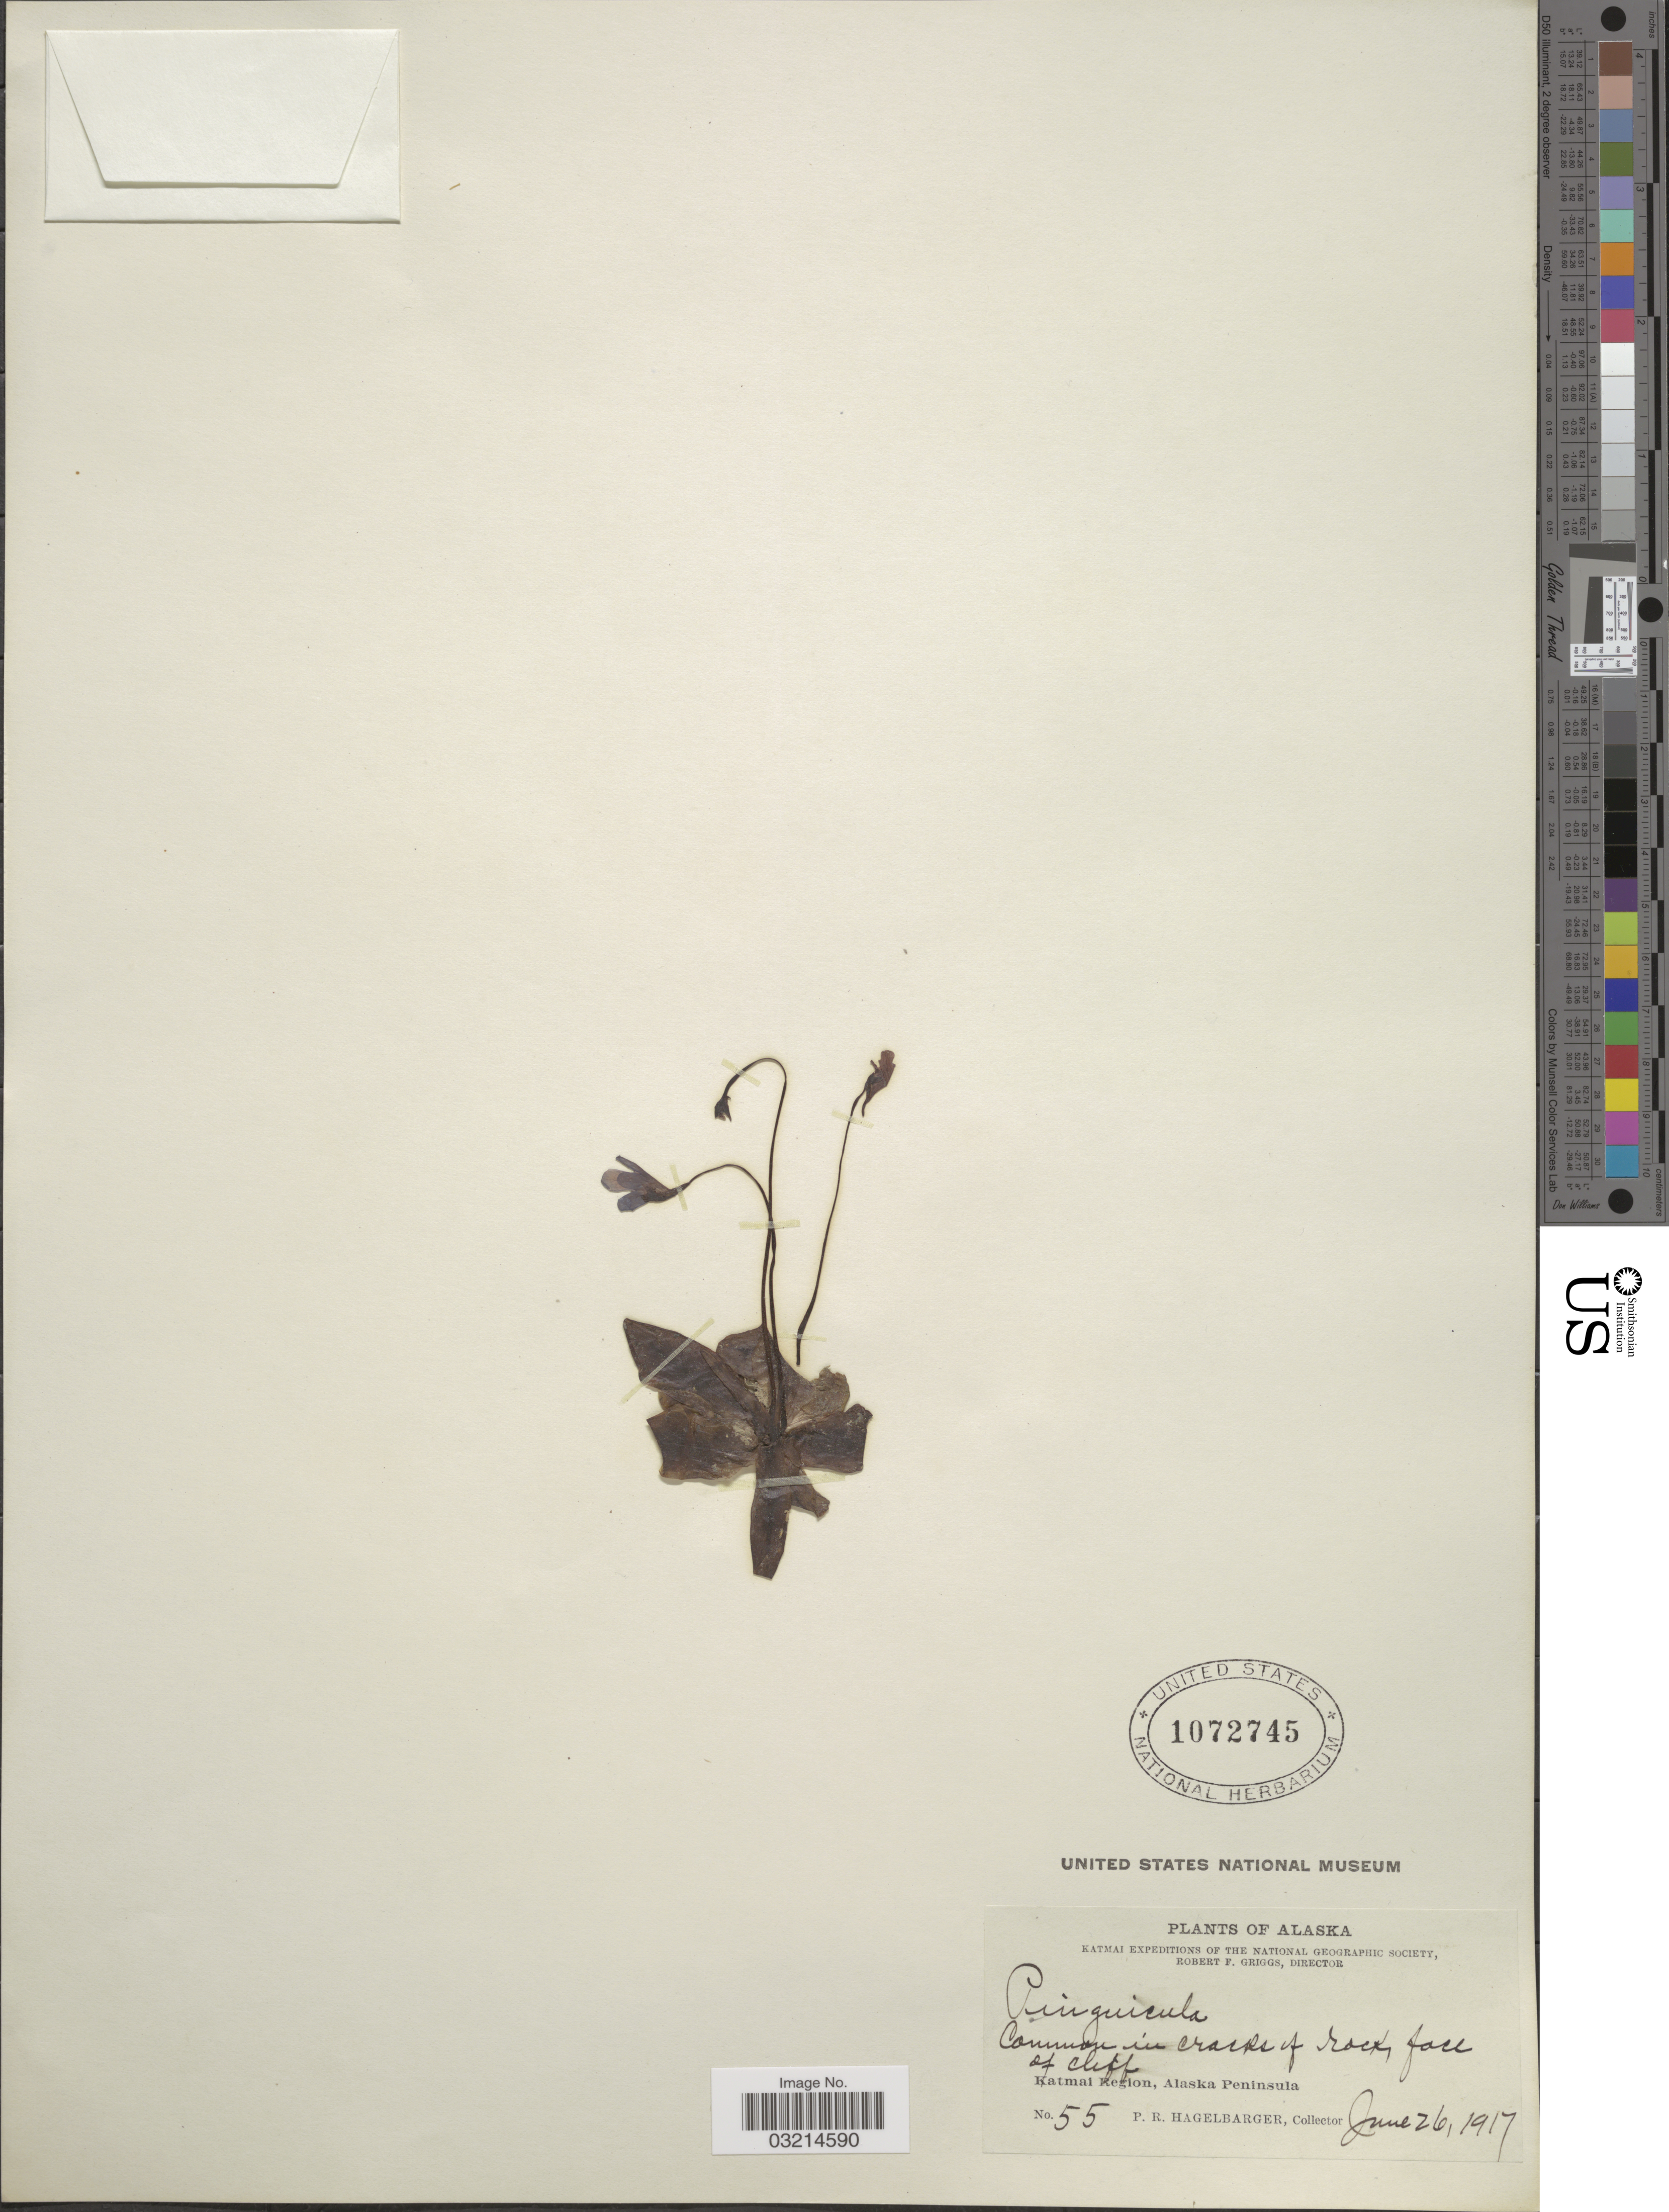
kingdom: Plantae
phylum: Tracheophyta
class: Magnoliopsida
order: Lamiales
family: Lentibulariaceae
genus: Pinguicula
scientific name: Pinguicula vulgaris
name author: L.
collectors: P. Hagelbarger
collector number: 55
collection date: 1917-06-26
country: United States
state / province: Alaska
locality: Katmai Region, Alaska Peninsula.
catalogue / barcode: US 1072745